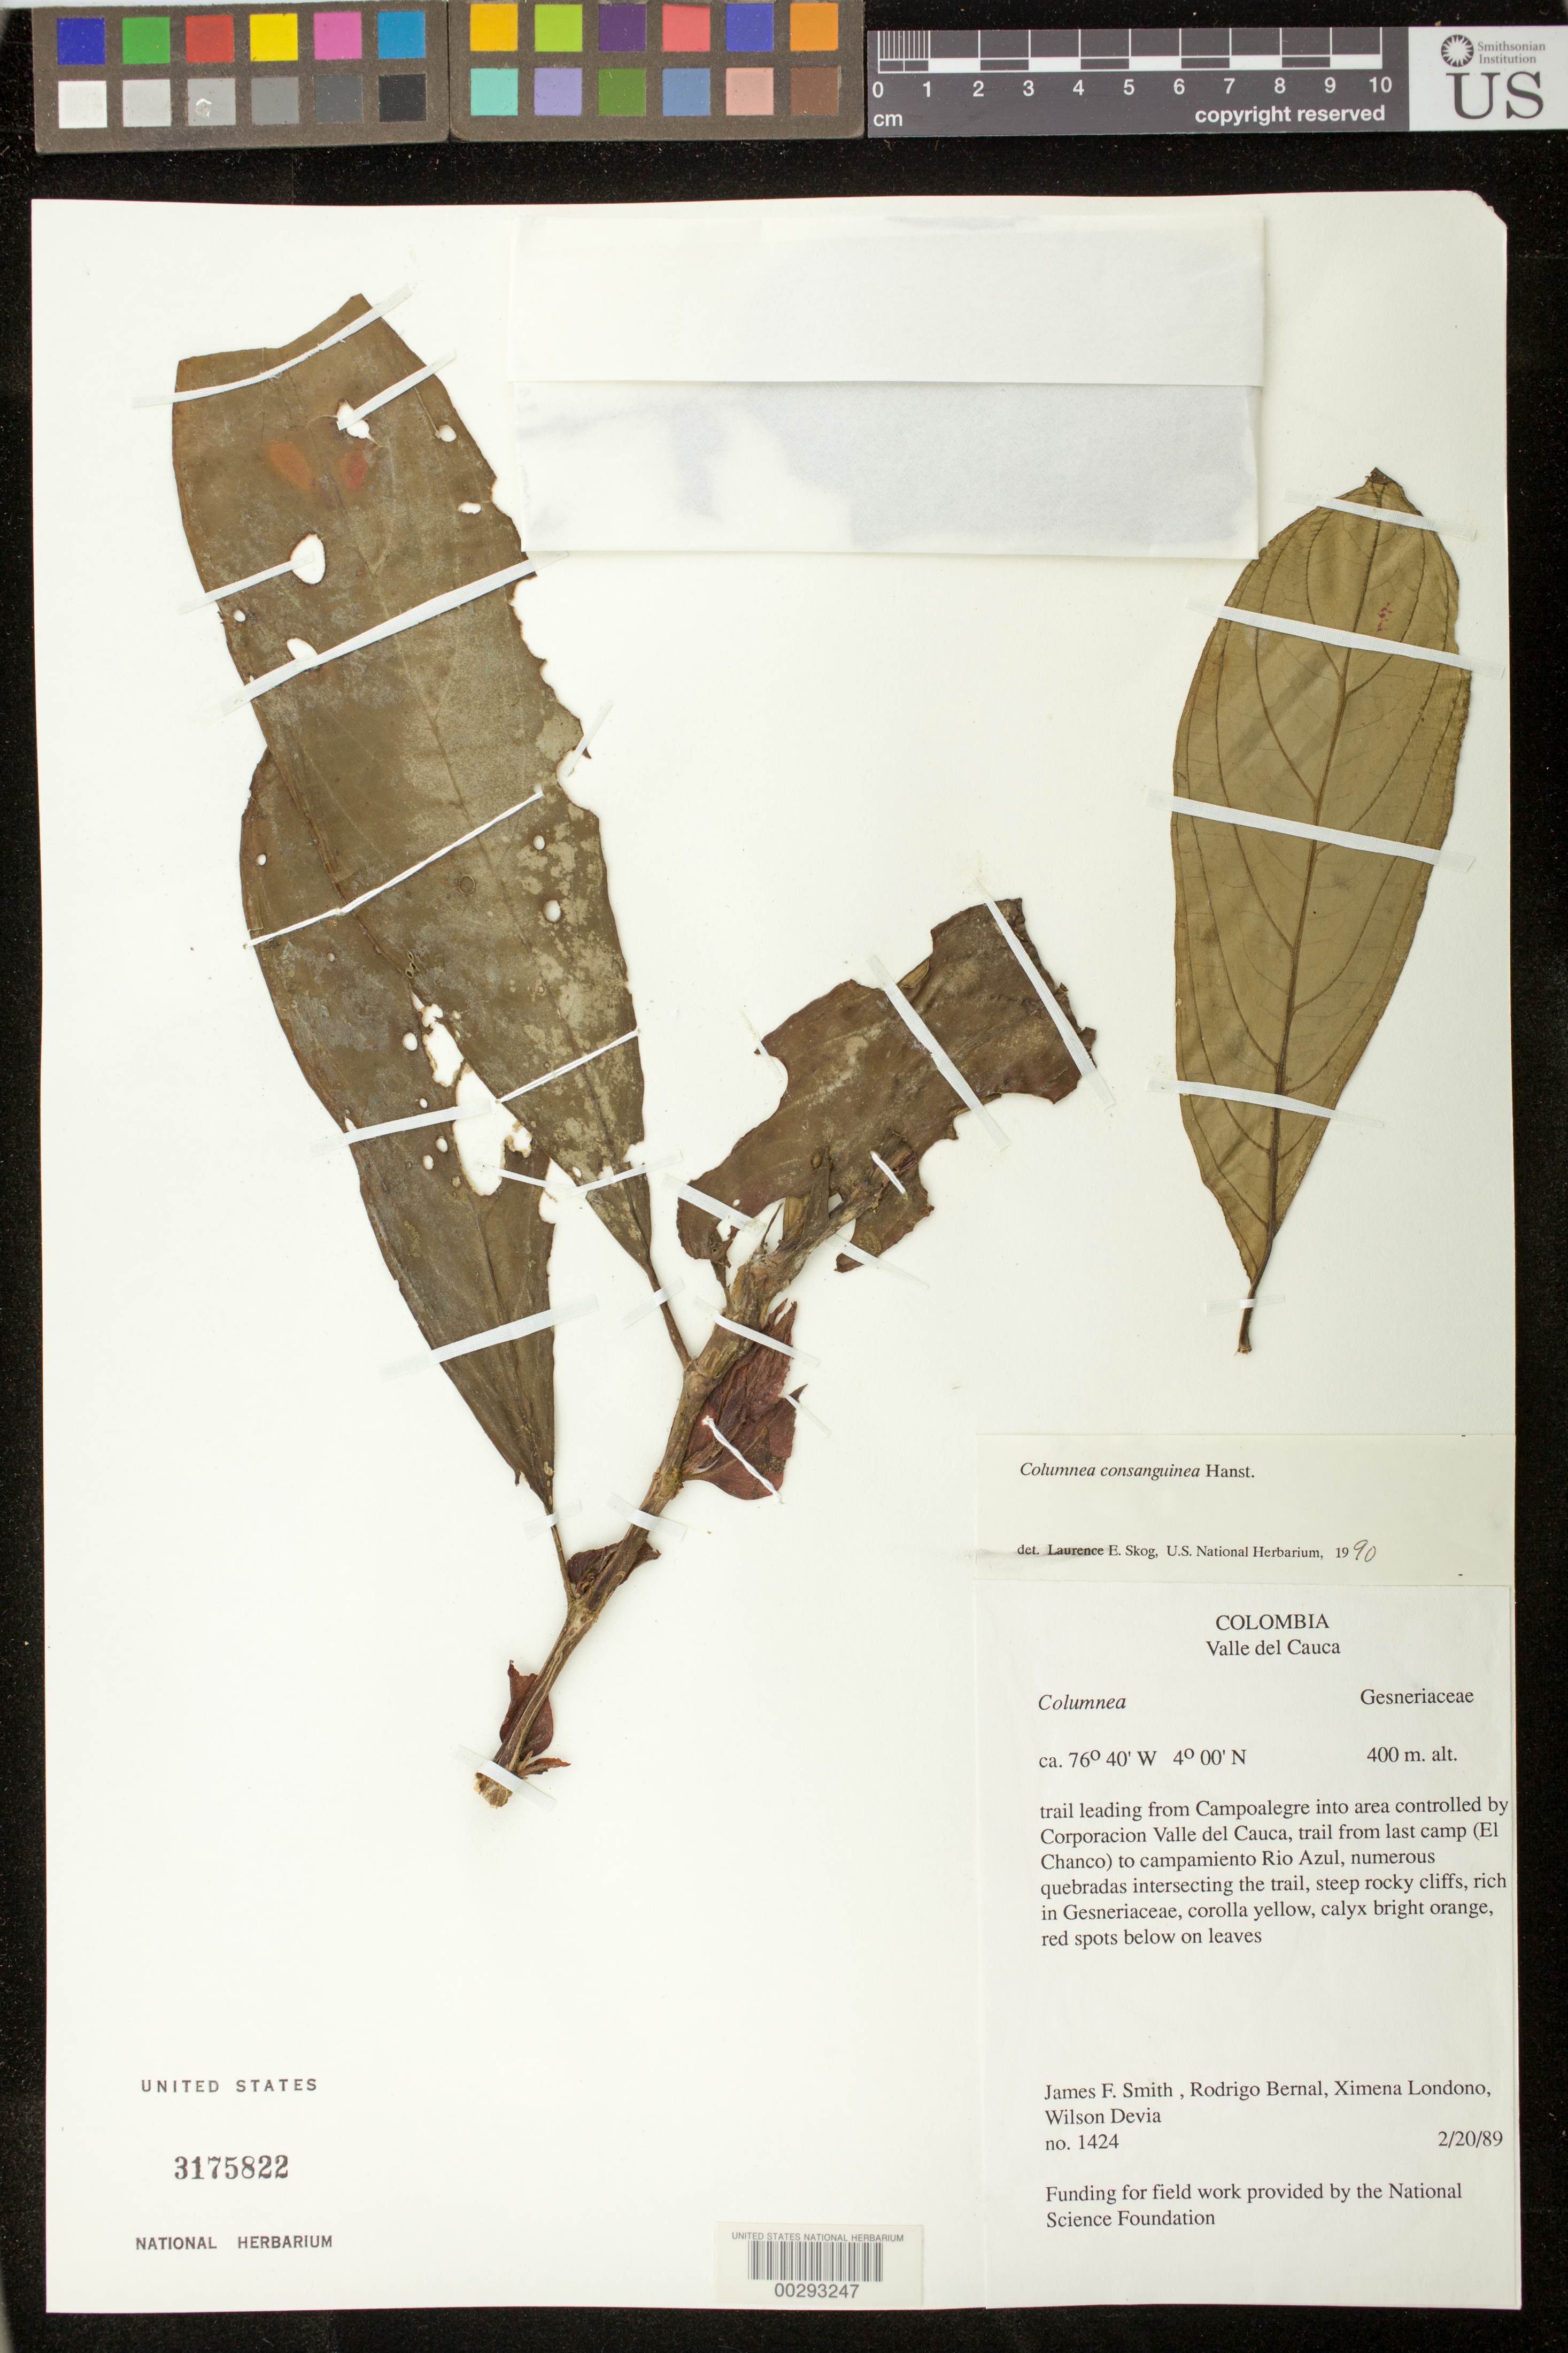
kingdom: Plantae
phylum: Tracheophyta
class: Magnoliopsida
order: Lamiales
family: Gesneriaceae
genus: Columnea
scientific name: Columnea consanguinea Hanst. var. consanguinea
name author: (Hanst.) Hanst.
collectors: J. Smith, R. Bernal, X. Londoño & W. Devia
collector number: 1424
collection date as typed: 20 Feb 1989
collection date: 1989-02-20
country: Colombia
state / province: Valle del Cauca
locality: From Campoalegre in area of Corporacion Valle del Cauca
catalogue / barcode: US 3175822